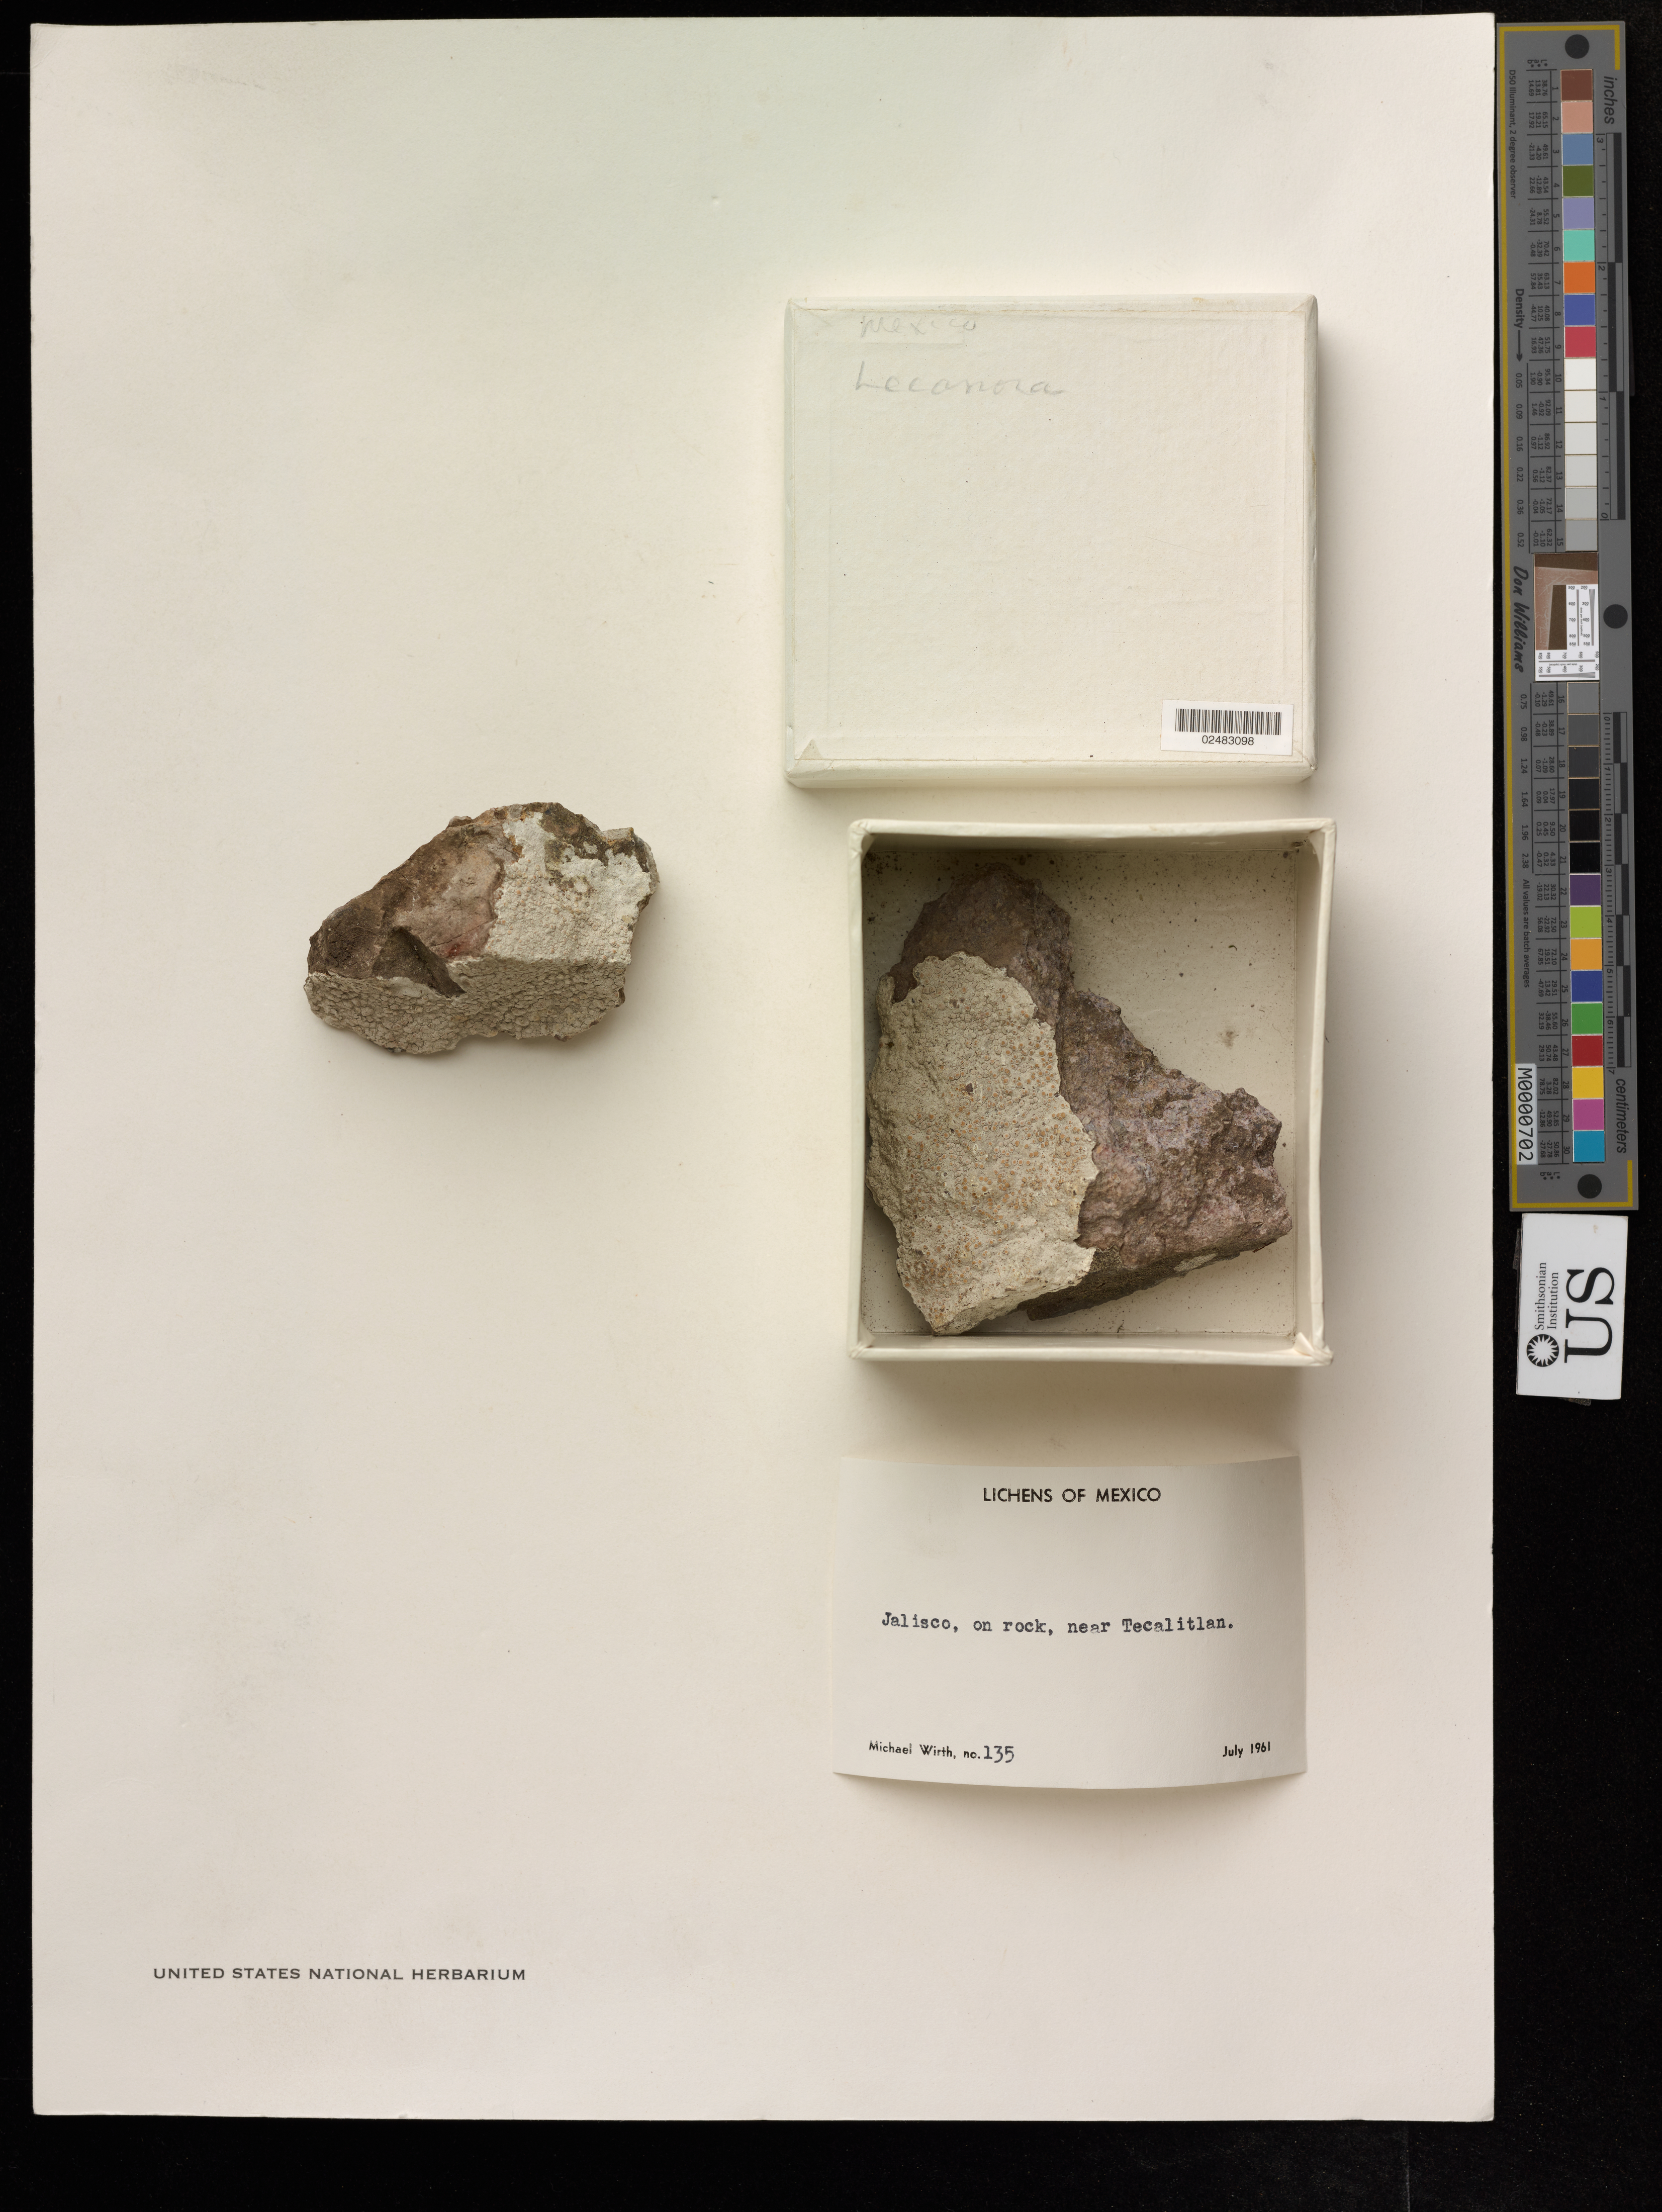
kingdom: Fungi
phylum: Ascomycota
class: Lecanoromycetes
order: Lecanorales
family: Lecanoraceae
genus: Lecanora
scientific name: Lecanora sp.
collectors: M. Wirth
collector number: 135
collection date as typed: Jul 1961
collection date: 1961-07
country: Mexico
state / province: Jalisco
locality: Near Tecalitlan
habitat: On rock.